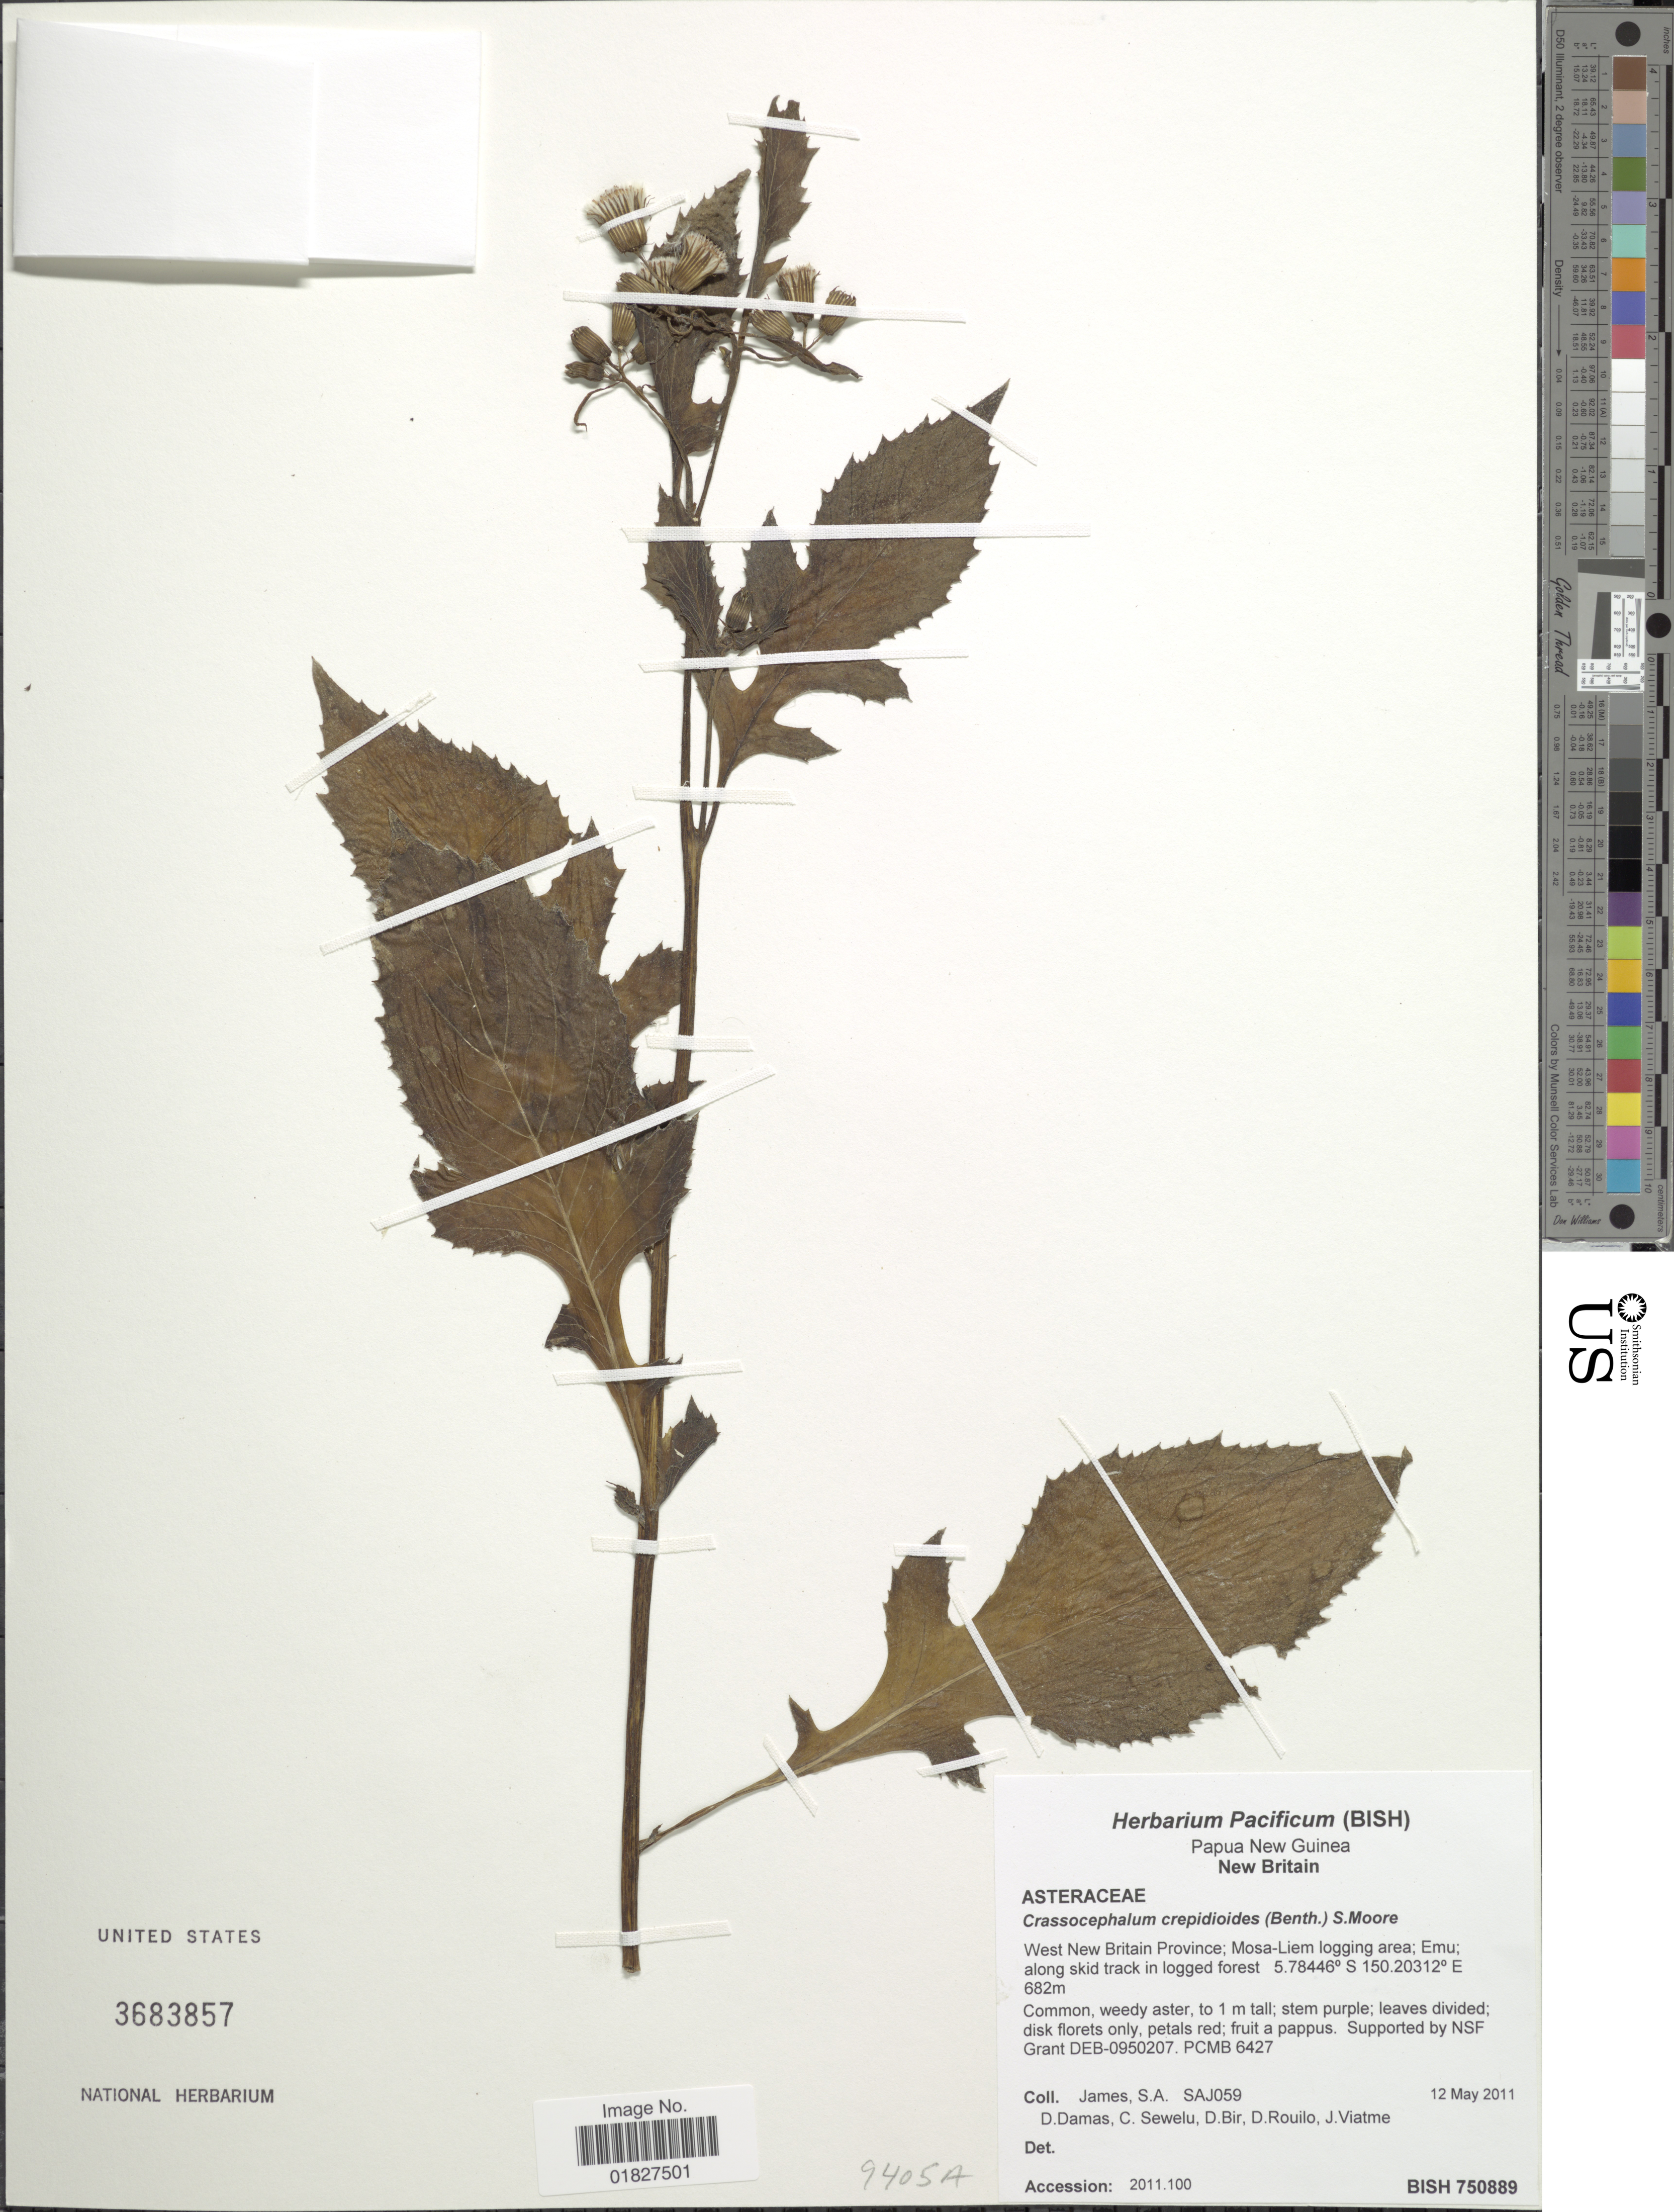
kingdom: Plantae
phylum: Tracheophyta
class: Magnoliopsida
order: Asterales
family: Asteraceae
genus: Crassocephalum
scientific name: Crassocephalum crepidioides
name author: (Benth.) S. Moore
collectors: S. James, D. Damas, C. Sewelu, D. Bir & et al.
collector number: SAJ059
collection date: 2011-05-12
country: Papua New Guinea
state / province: West New Britain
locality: New Britain, Mosa-Liem logging area, Emu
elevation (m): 682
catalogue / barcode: US 3683857